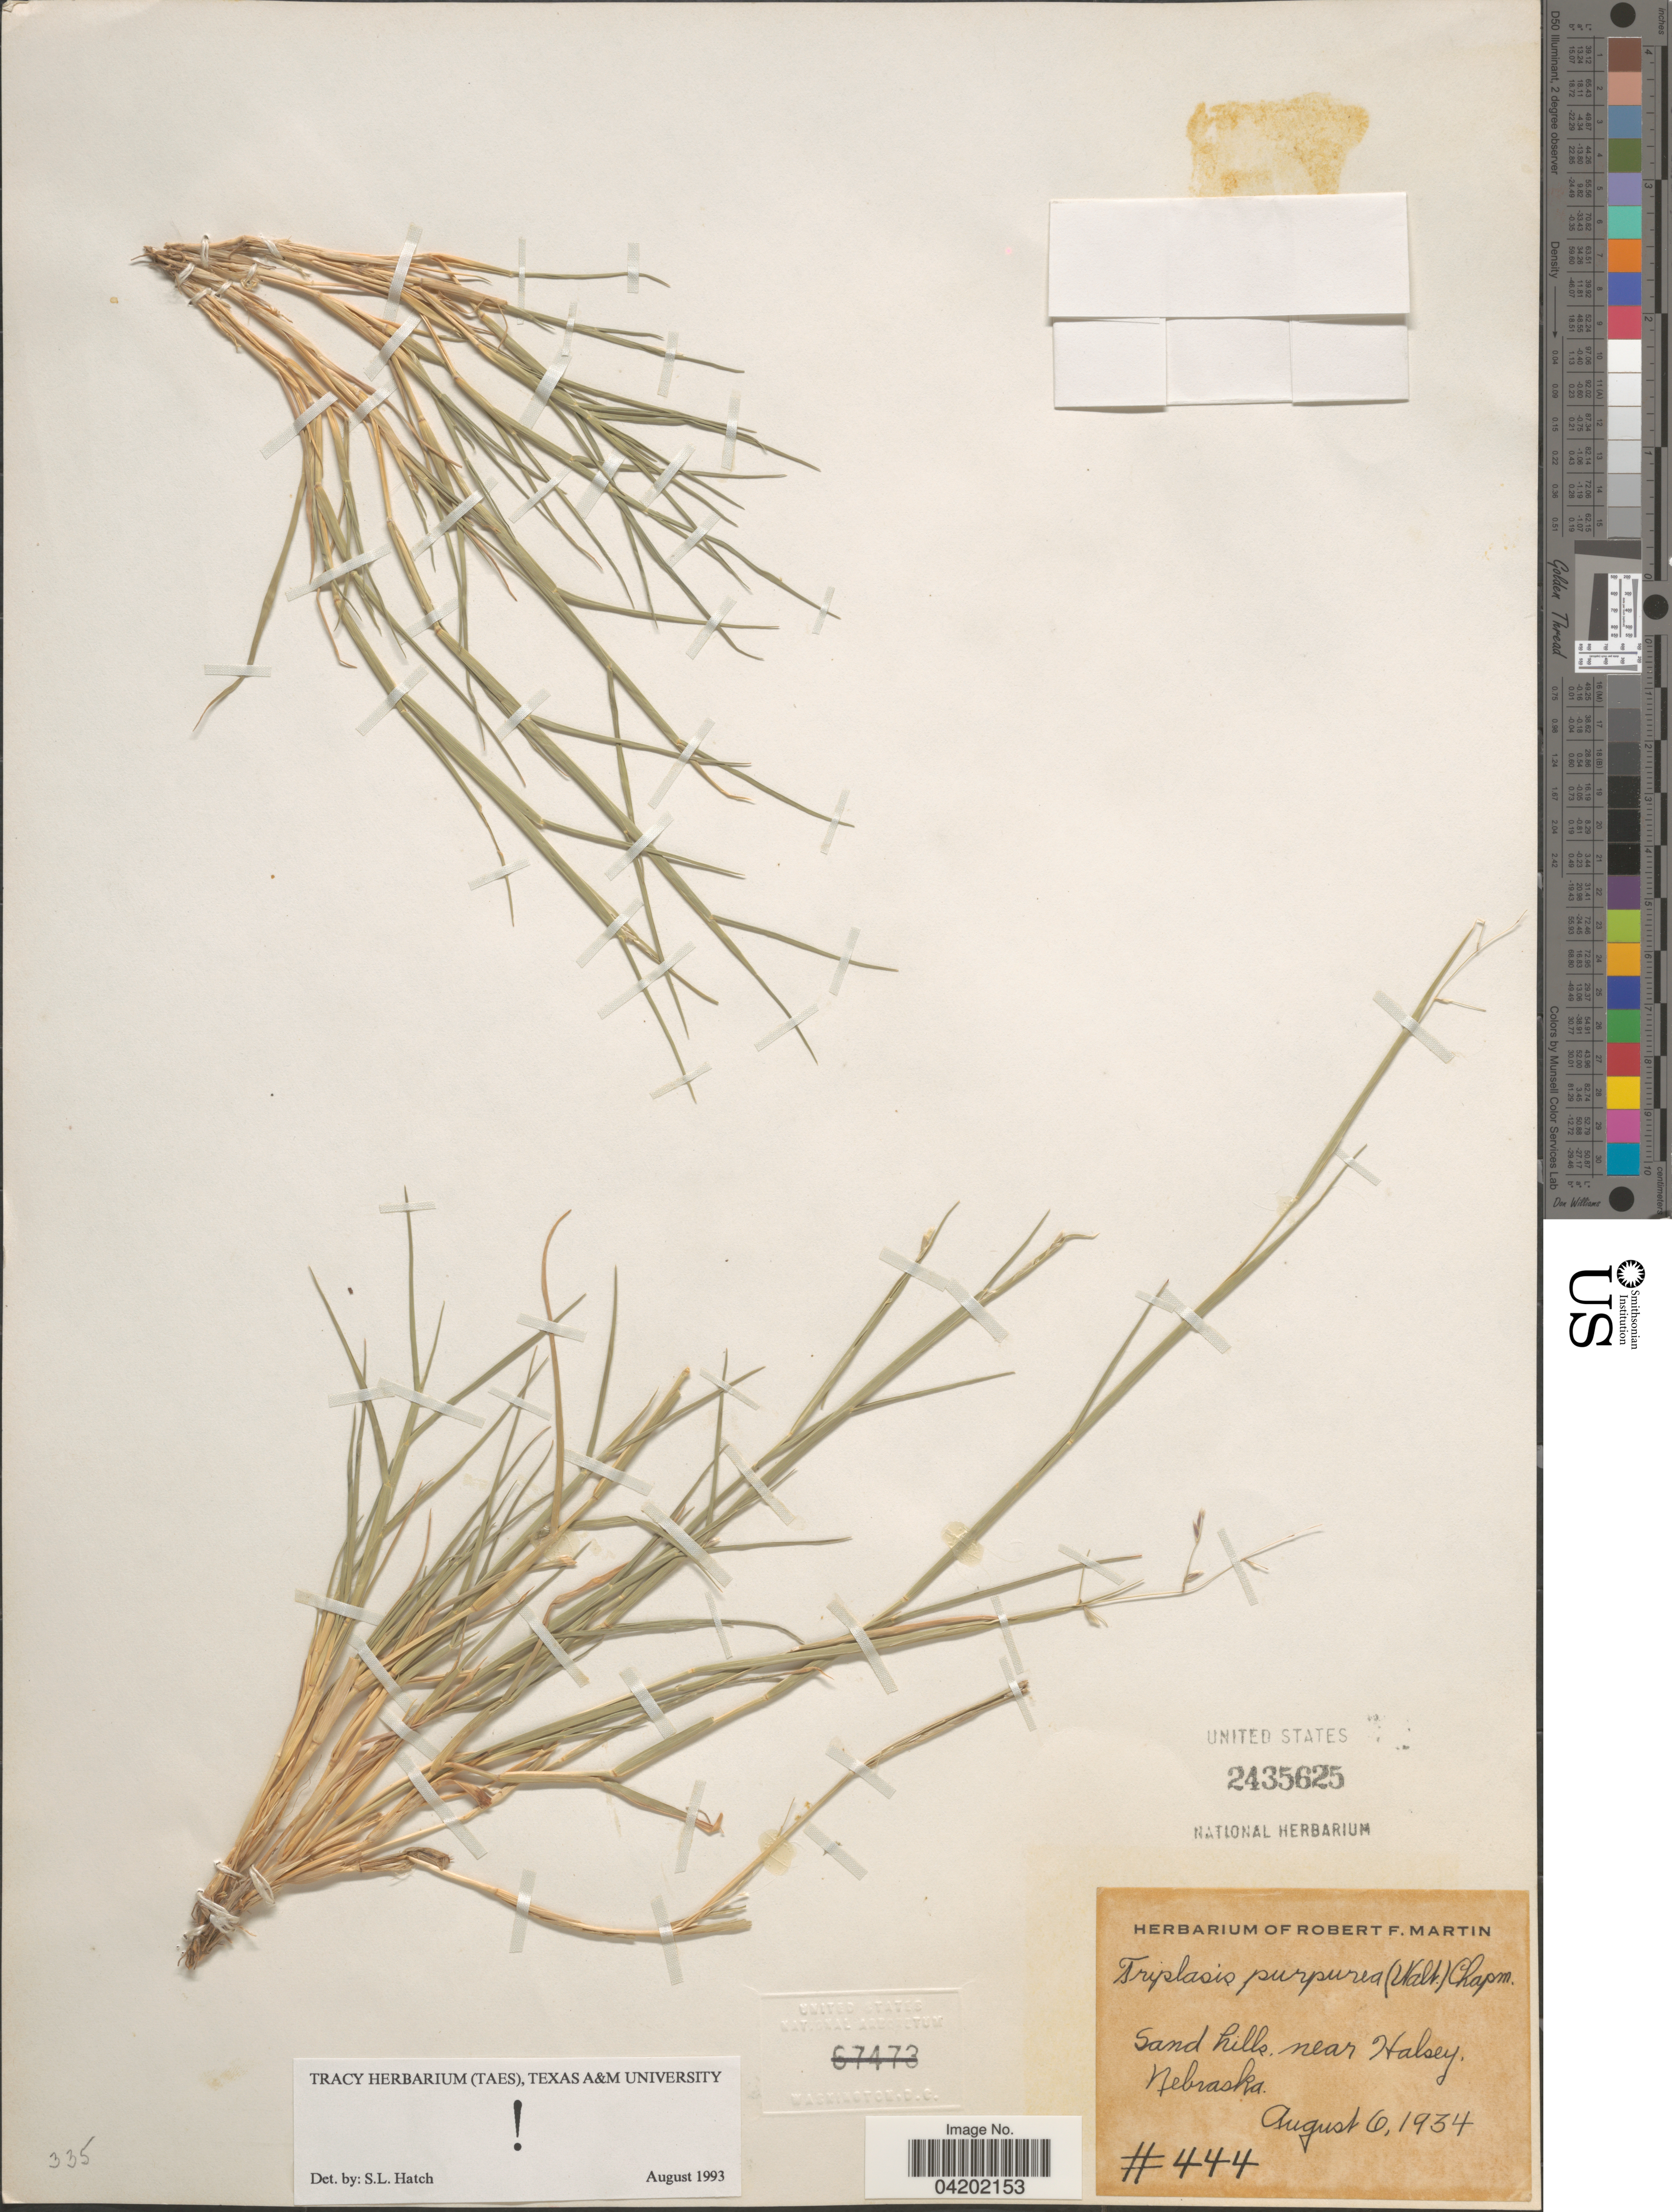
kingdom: Plantae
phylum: Tracheophyta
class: Liliopsida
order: Poales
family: Poaceae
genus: Triplasis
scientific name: Triplasis purpurea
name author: (Walter) Chapm.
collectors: Ex herb. Robert F. Martin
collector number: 444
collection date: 1934-08-06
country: United States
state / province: Nebraska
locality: Sand hills, near Halsey.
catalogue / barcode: US 2435625